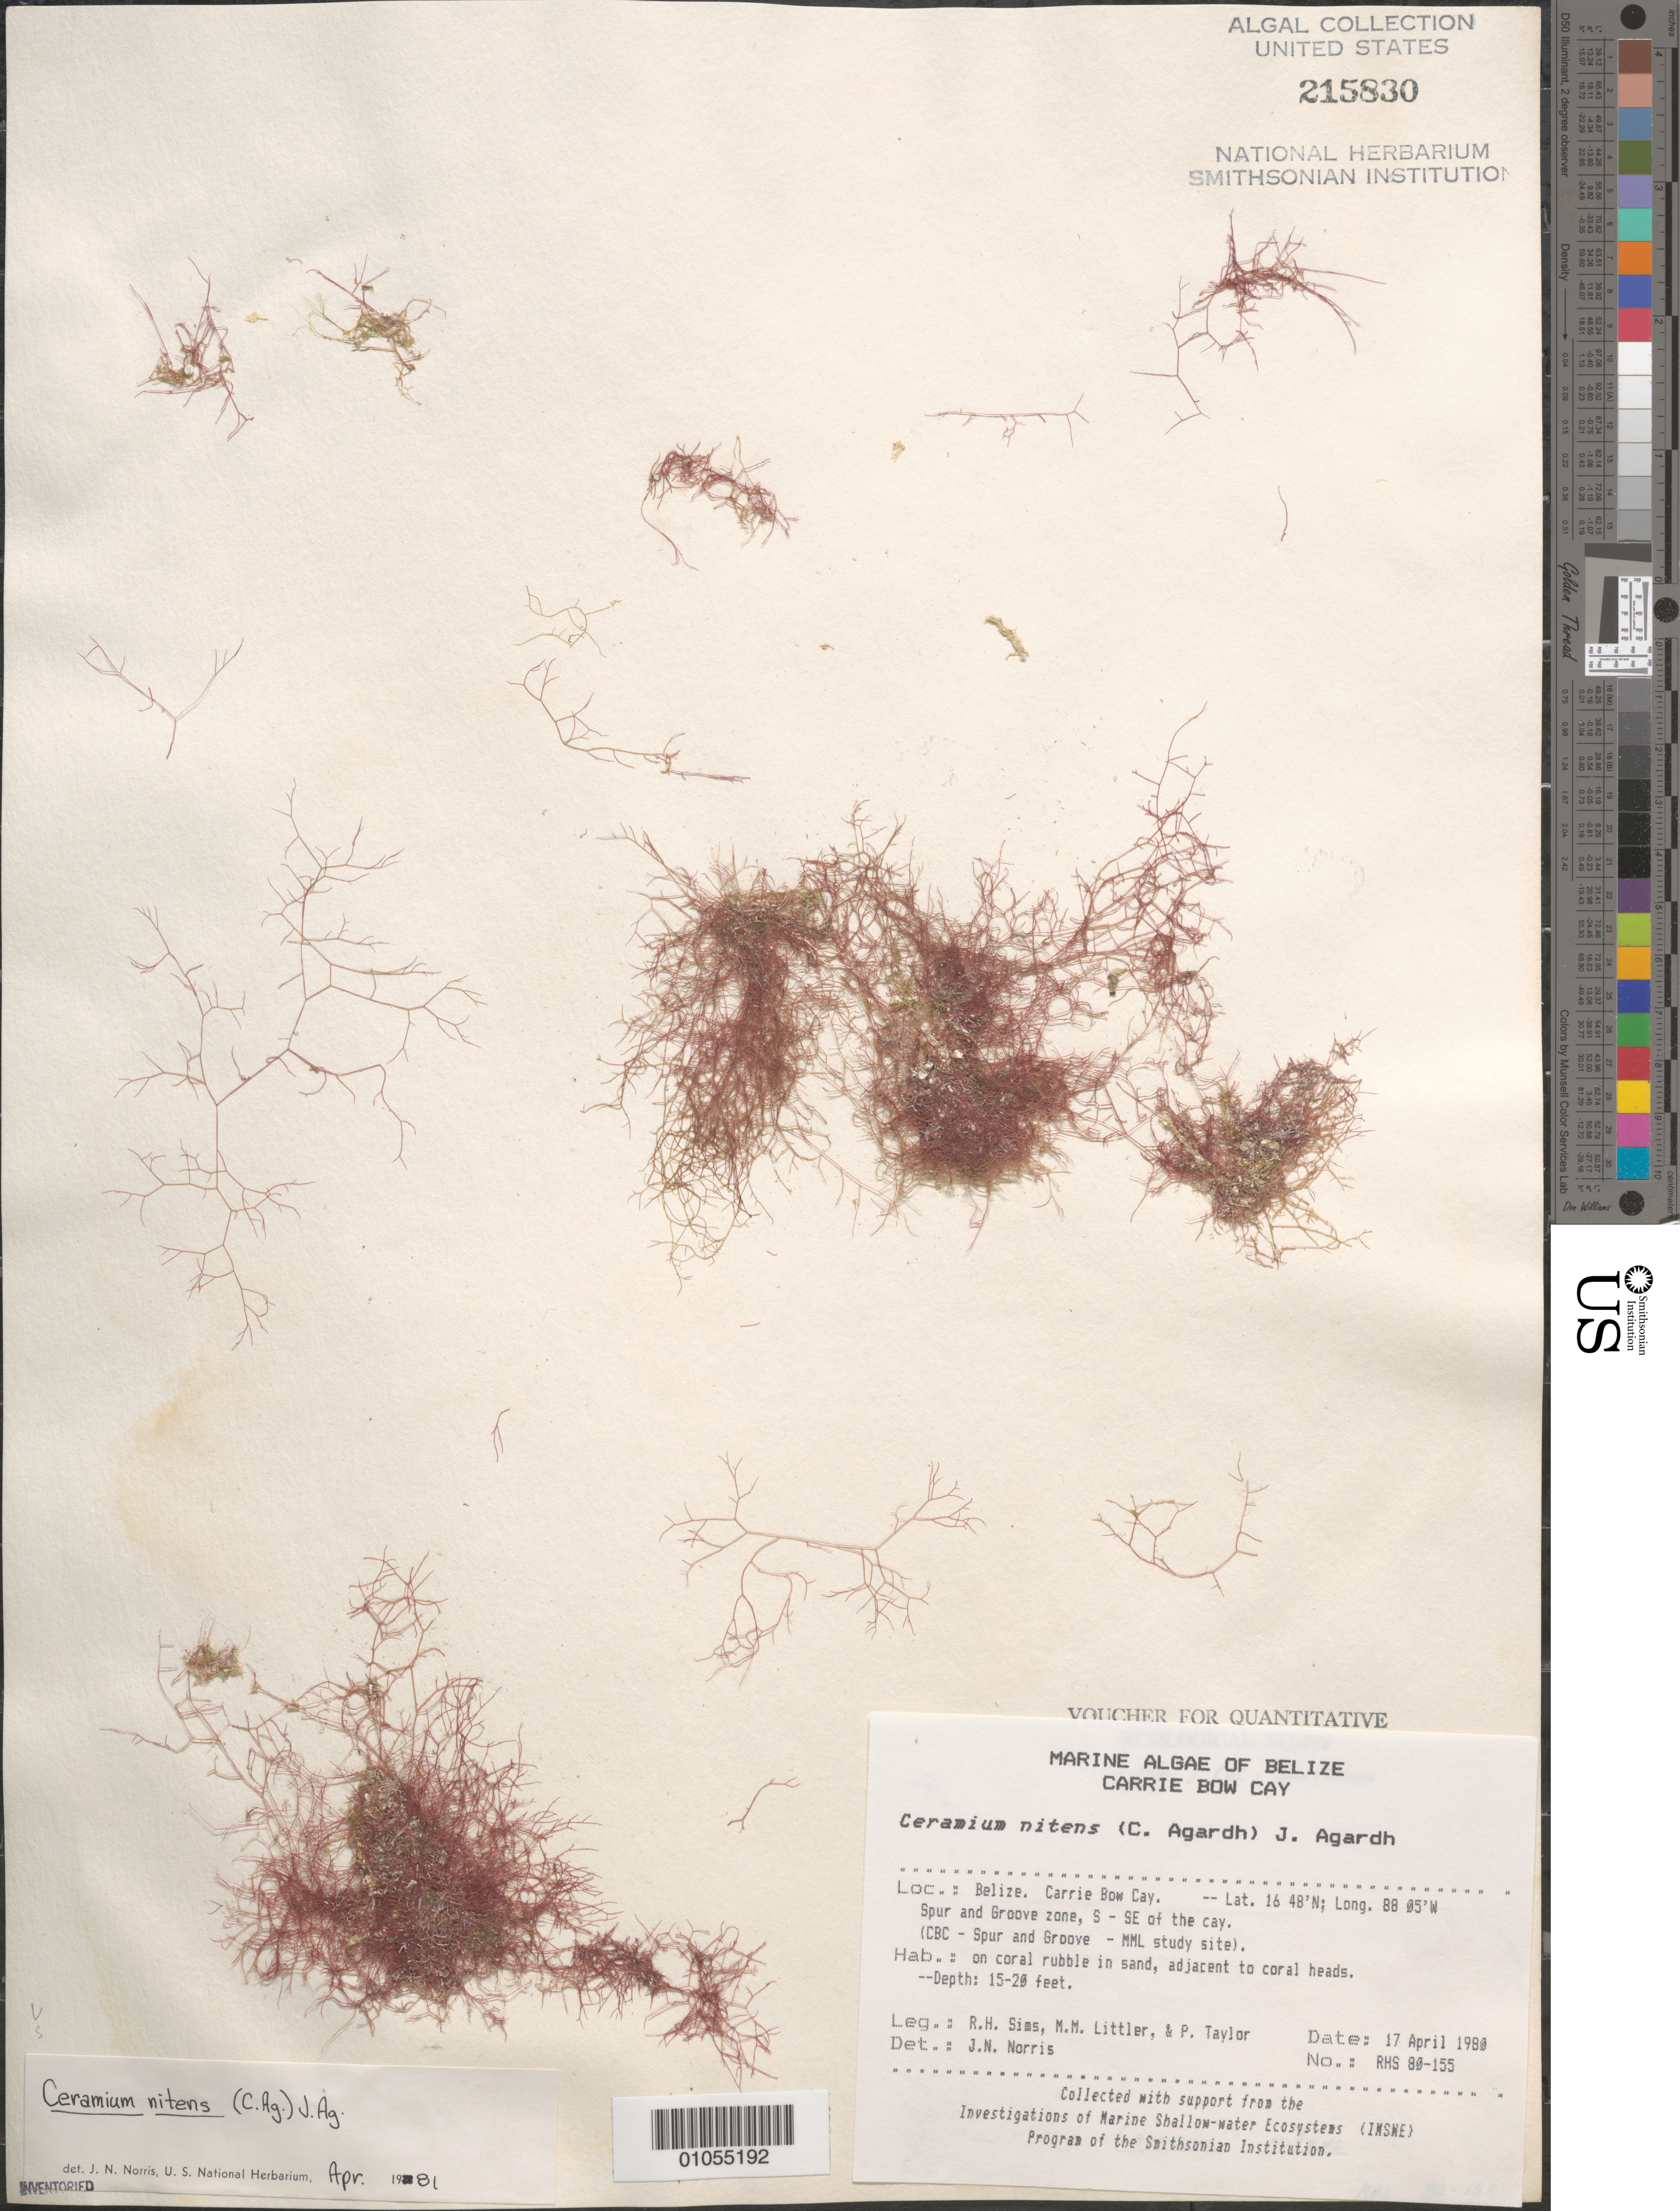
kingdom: Plantae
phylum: Rhodophyta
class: Florideophyceae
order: Ceramiales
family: Ceramiaceae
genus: Centroceras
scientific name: Centroceras internitens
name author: Gallagher & Humm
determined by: Norris, James N.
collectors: R. H. Sims, M. M. Littler & P. R. Taylor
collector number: RHS 80-155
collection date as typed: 17 Apr 1980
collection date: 1980-04-17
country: Belize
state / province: Stann Creek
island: Carrie Bow Cay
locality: Off the cay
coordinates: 16 48'N, 88 05'W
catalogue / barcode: US 215830